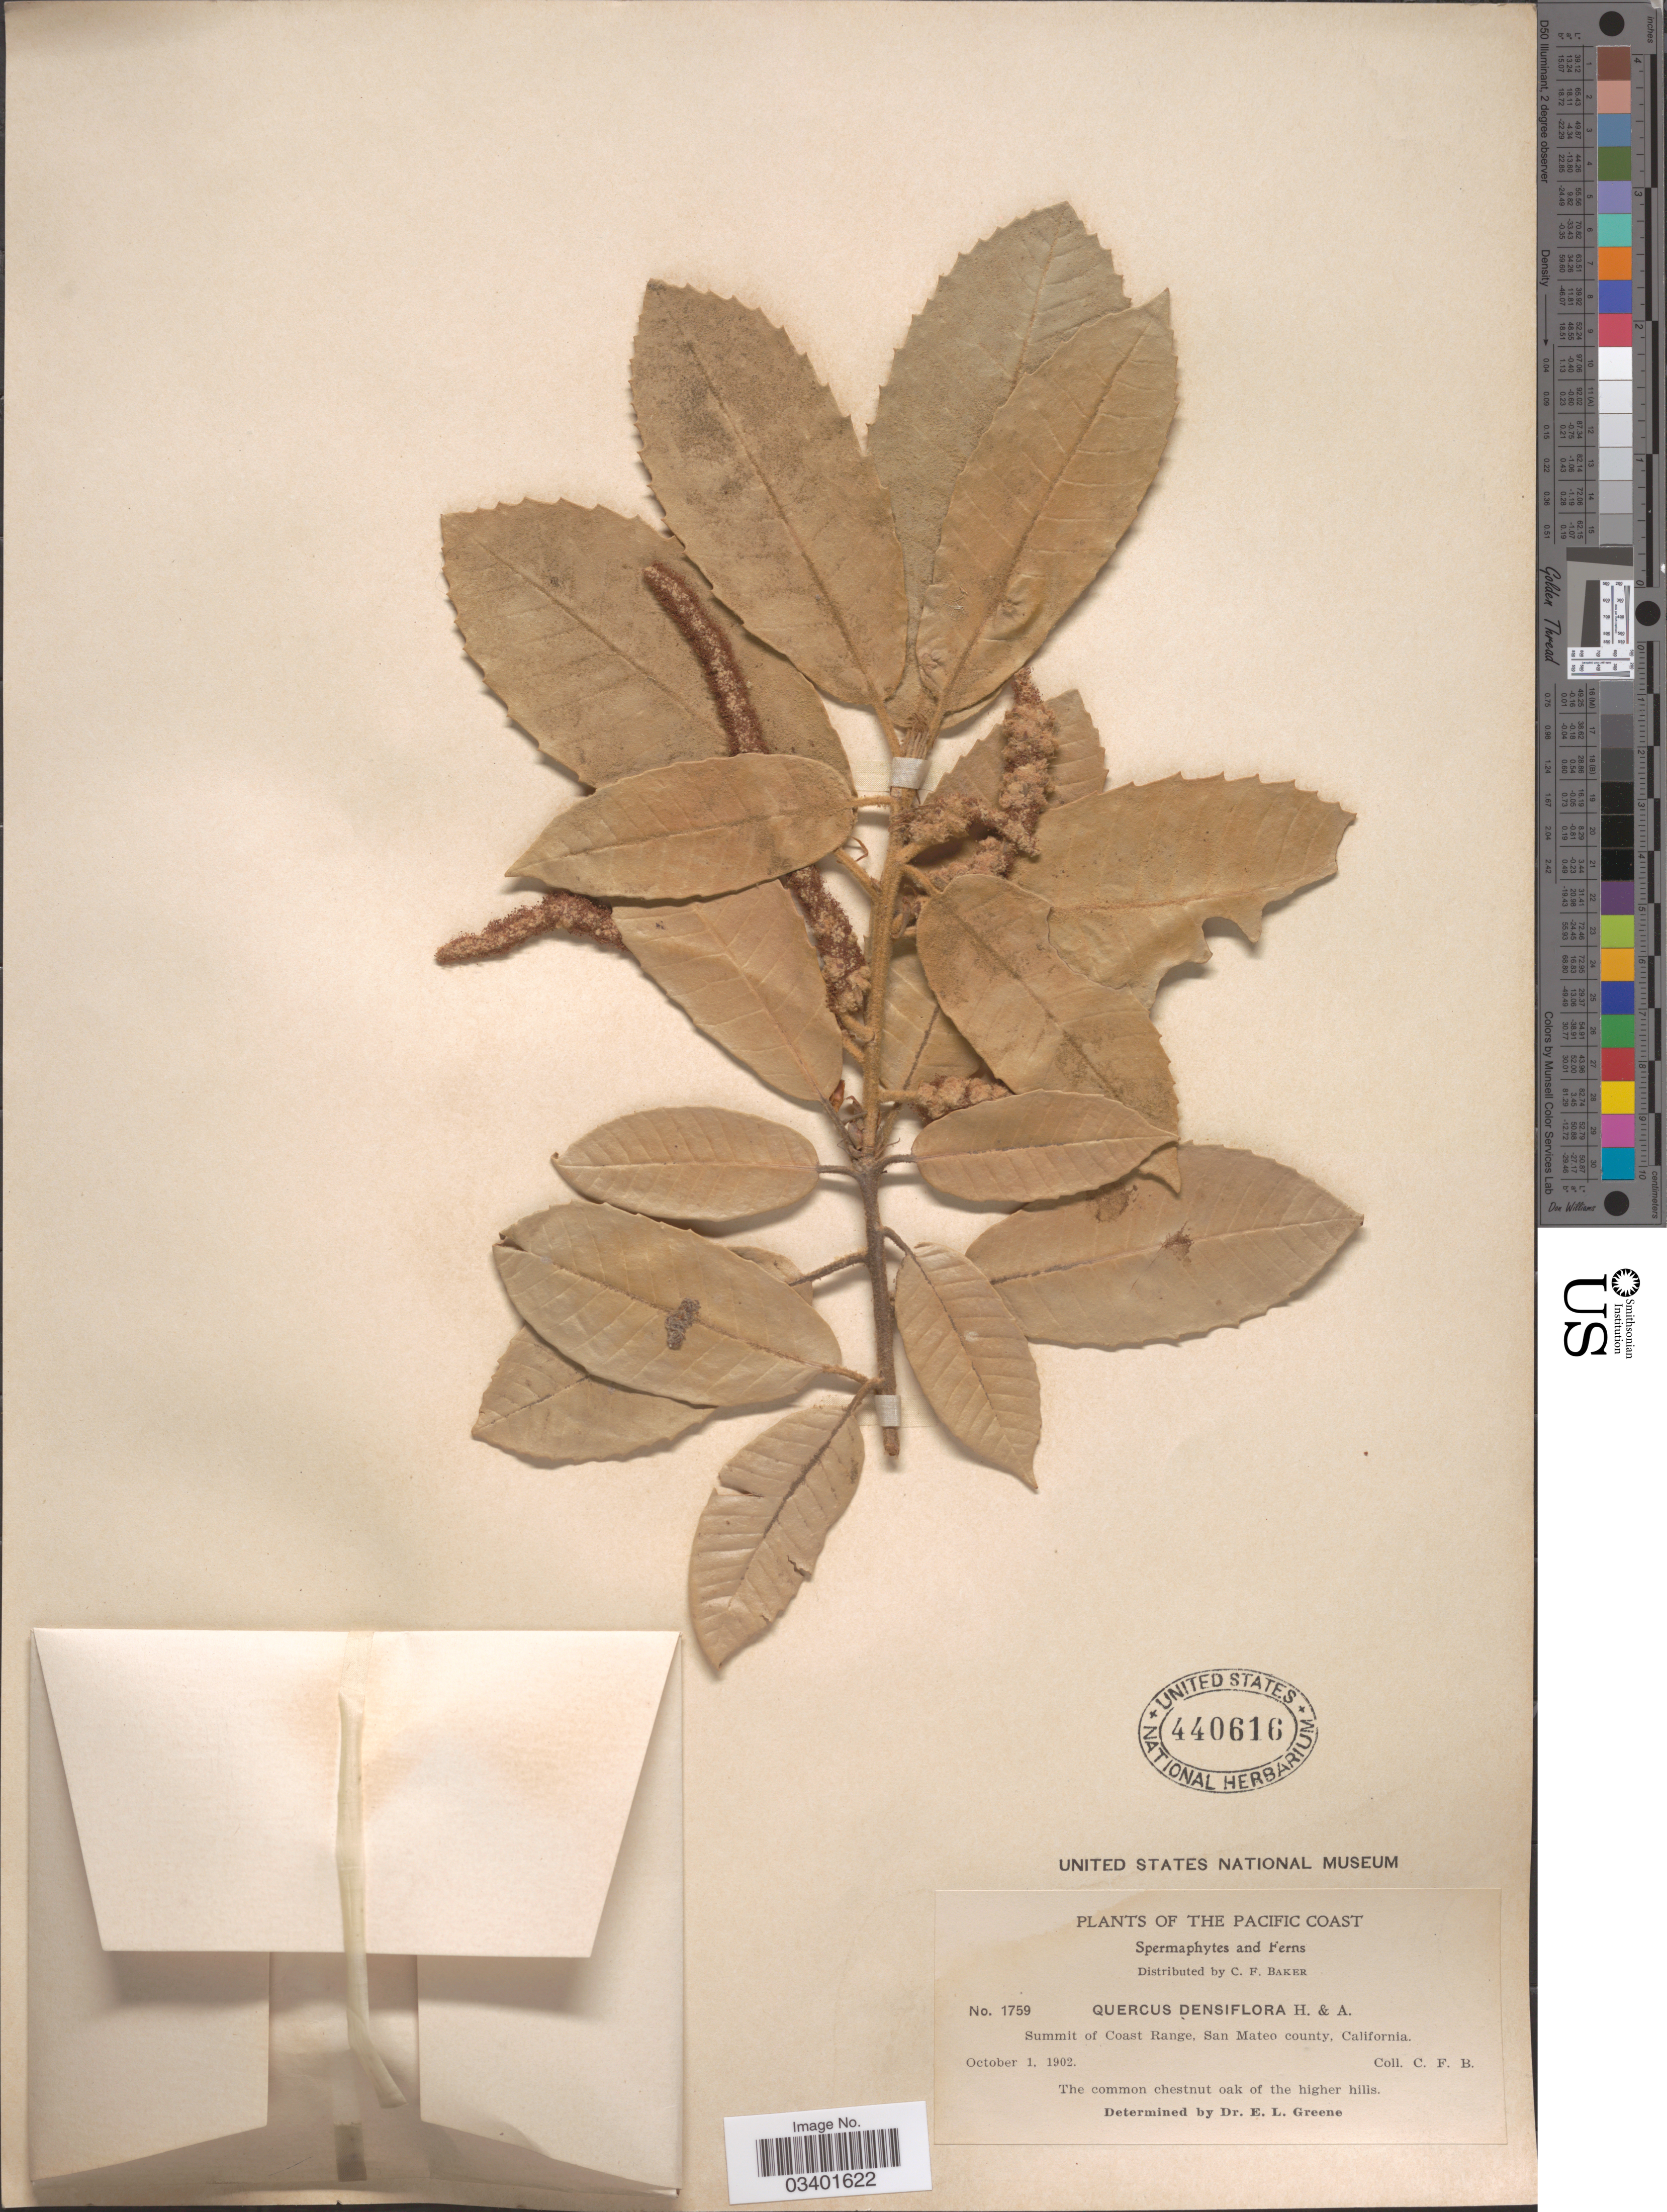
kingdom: Plantae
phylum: Tracheophyta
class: Magnoliopsida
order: Fagales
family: Fagaceae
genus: Notholithocarpus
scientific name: Notholithocarpus densiflorus var. densiflorus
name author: (Hook. & Arn.) P. S. Manos et al.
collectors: C. F. Baker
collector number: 1759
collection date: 1902-10-01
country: United States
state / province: California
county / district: San Mateo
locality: Pacific Coast. Summit of Coast Range, San Mateo county.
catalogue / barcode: US 440616